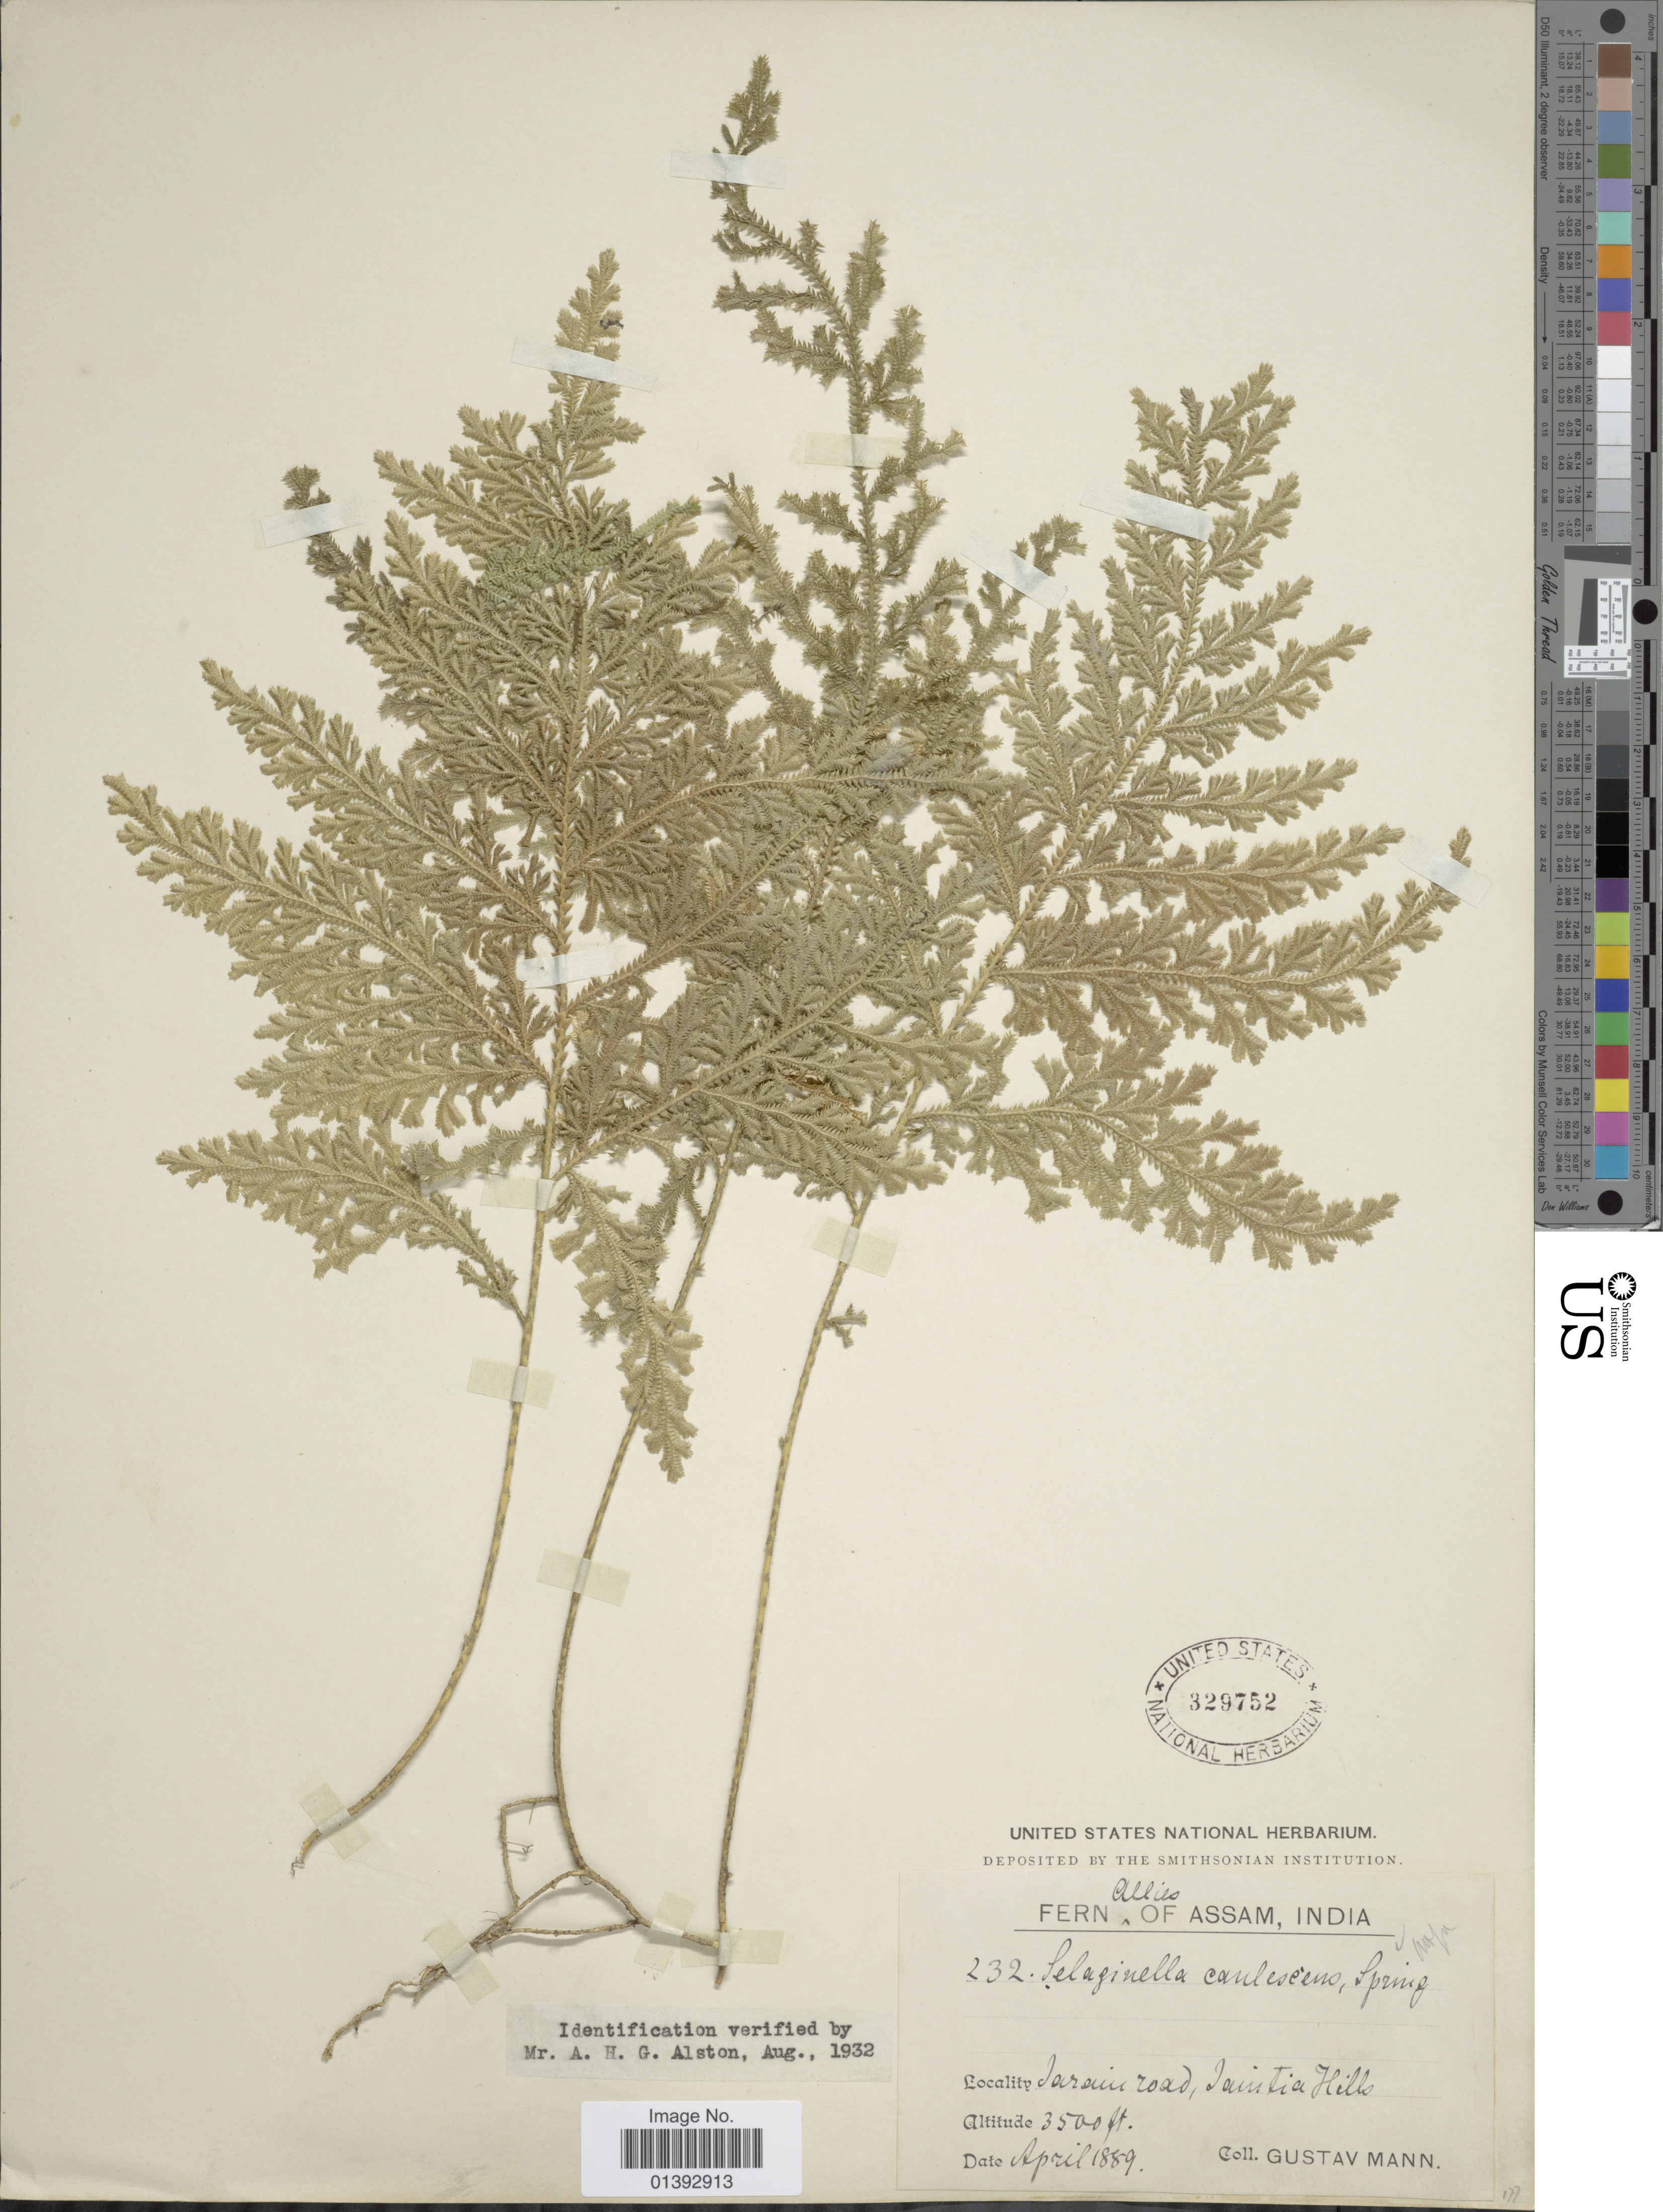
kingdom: Plantae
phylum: Tracheophyta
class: Lycopodiopsida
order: Selaginellales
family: Selaginellaceae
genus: Selaginella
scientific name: Selaginella involvens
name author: (Sw.) Spring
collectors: G. Mann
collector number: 232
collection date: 1889-04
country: India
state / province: Assam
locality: Jarain road, Jaintia Hills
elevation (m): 1067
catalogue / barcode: US 329752